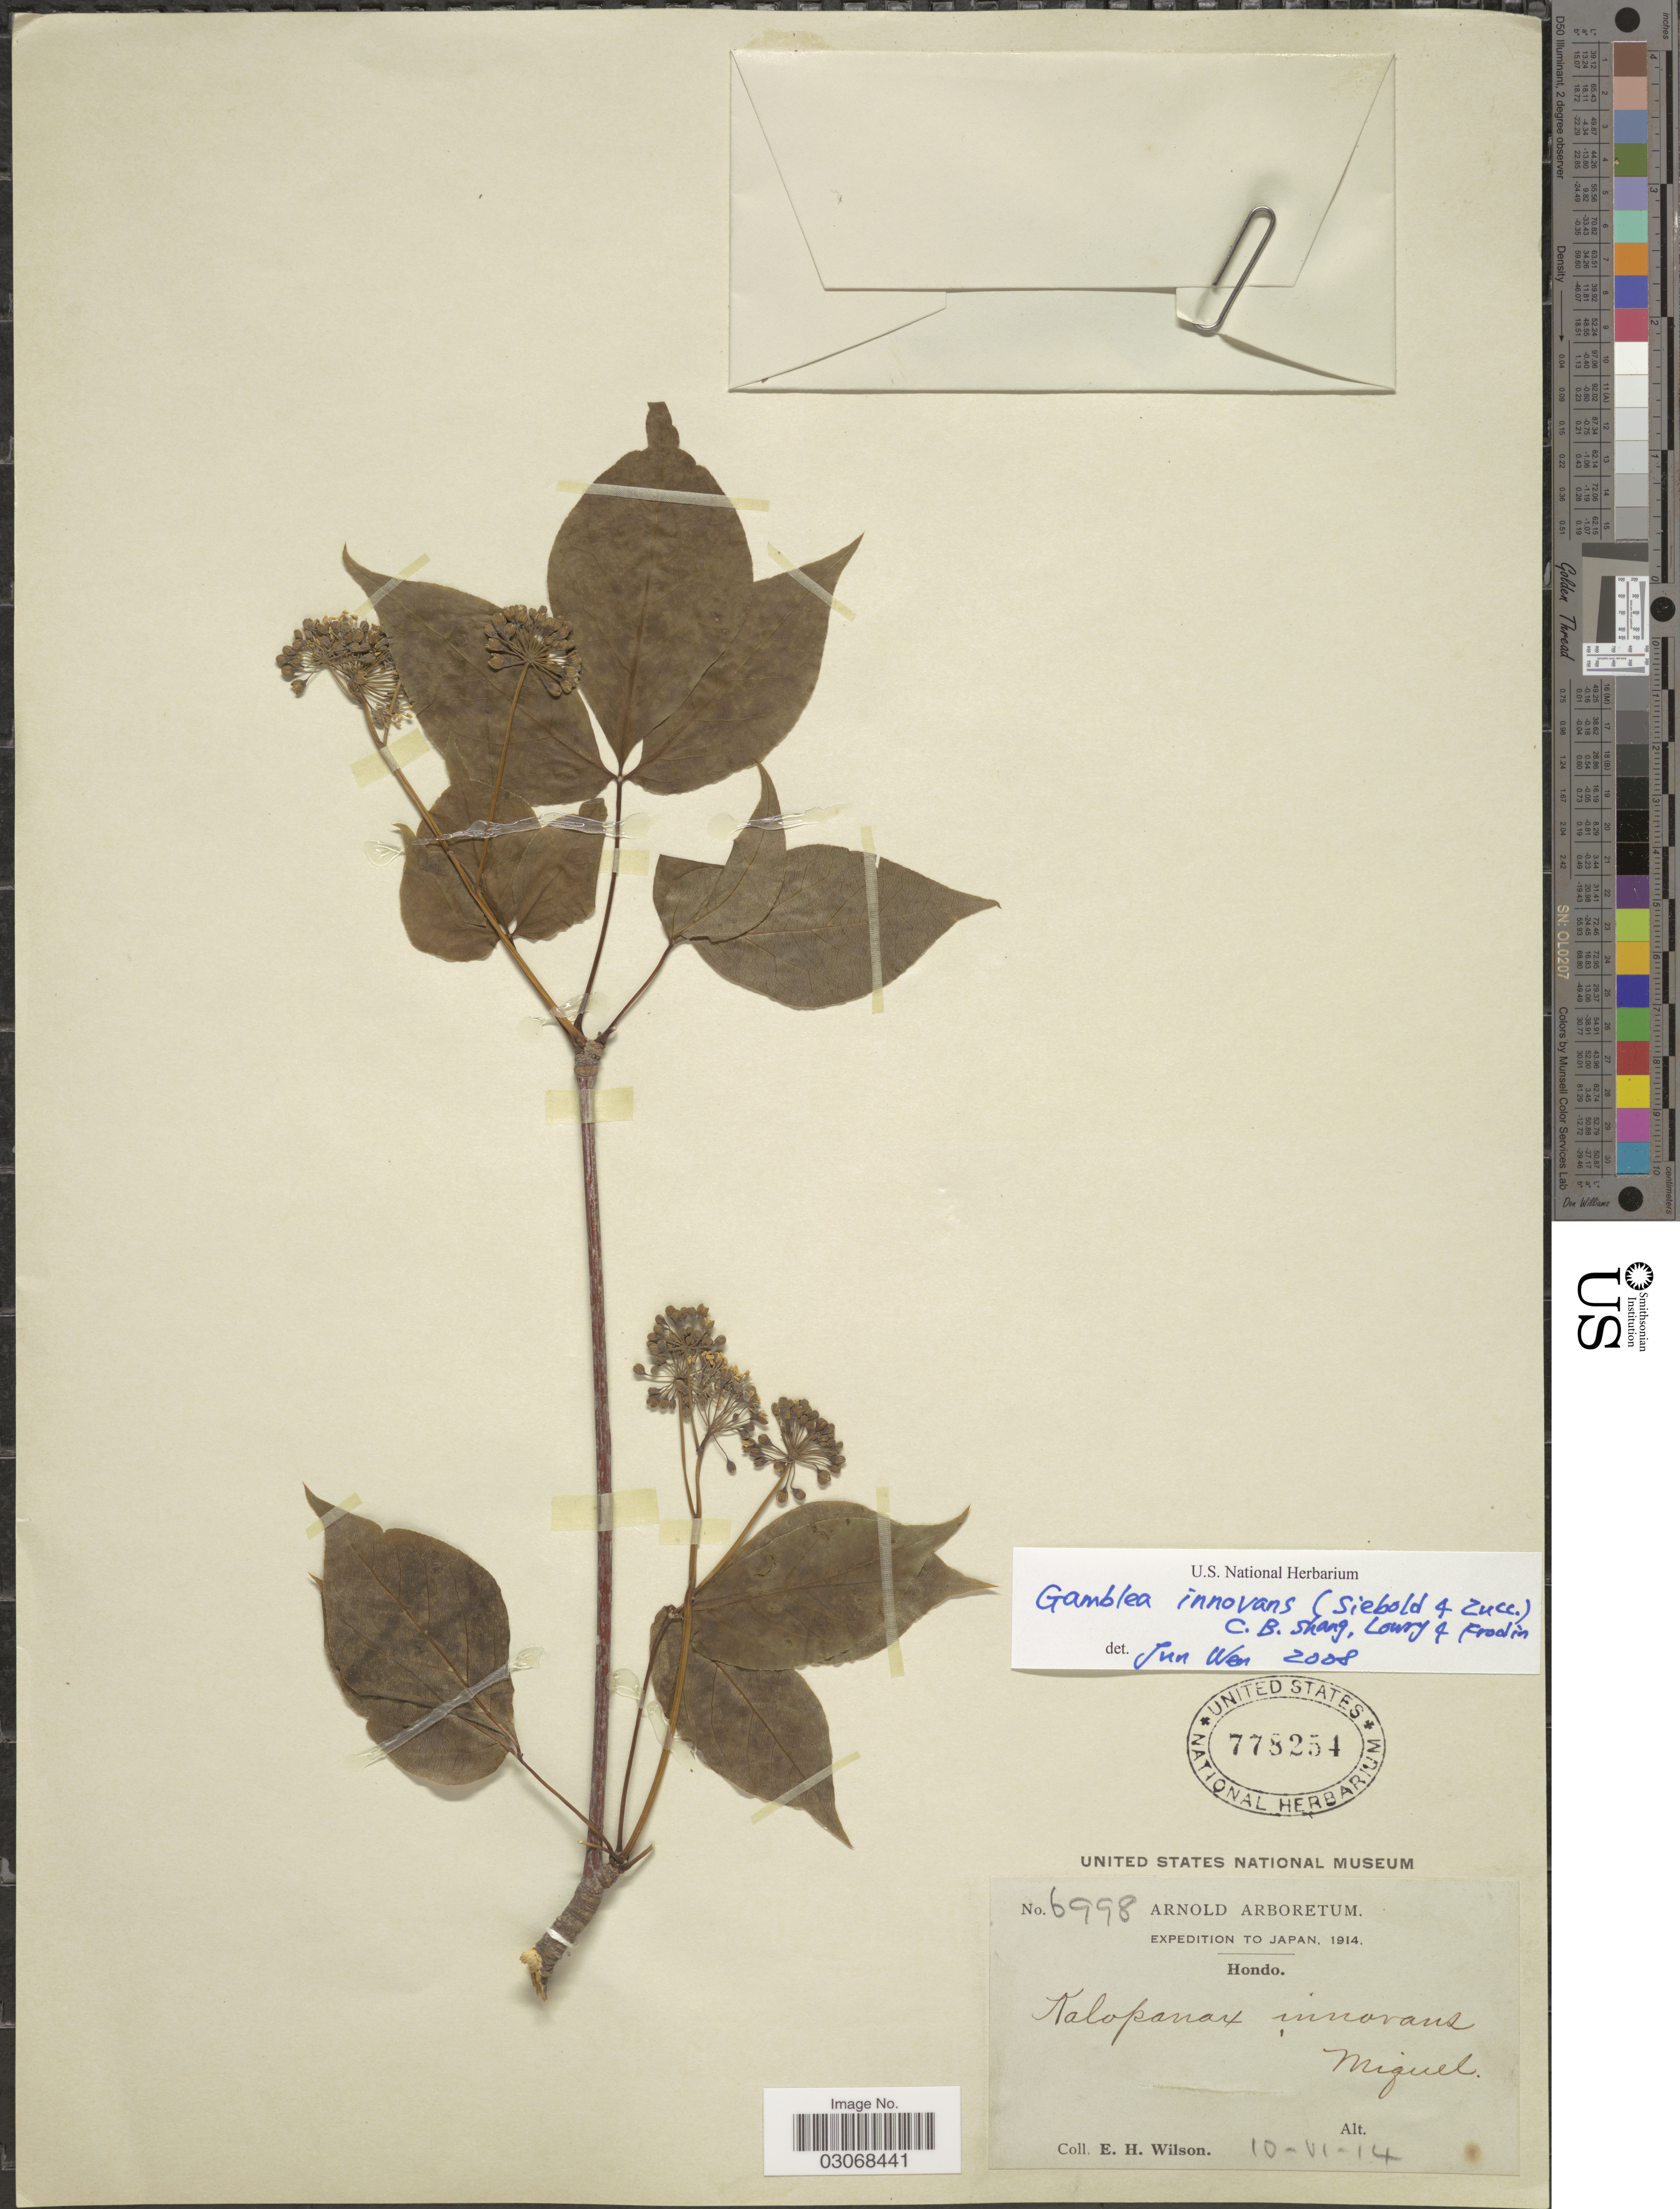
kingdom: Plantae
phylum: Tracheophyta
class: Magnoliopsida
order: Apiales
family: Araliaceae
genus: Gamblea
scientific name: Gamblea innovans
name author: (Siebold & Zucc.) C.B. Shang et al.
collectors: E. Wilson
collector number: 6998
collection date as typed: Transcribed d/m/y: 10/6/14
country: Japan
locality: Hondo.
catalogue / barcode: US 778254